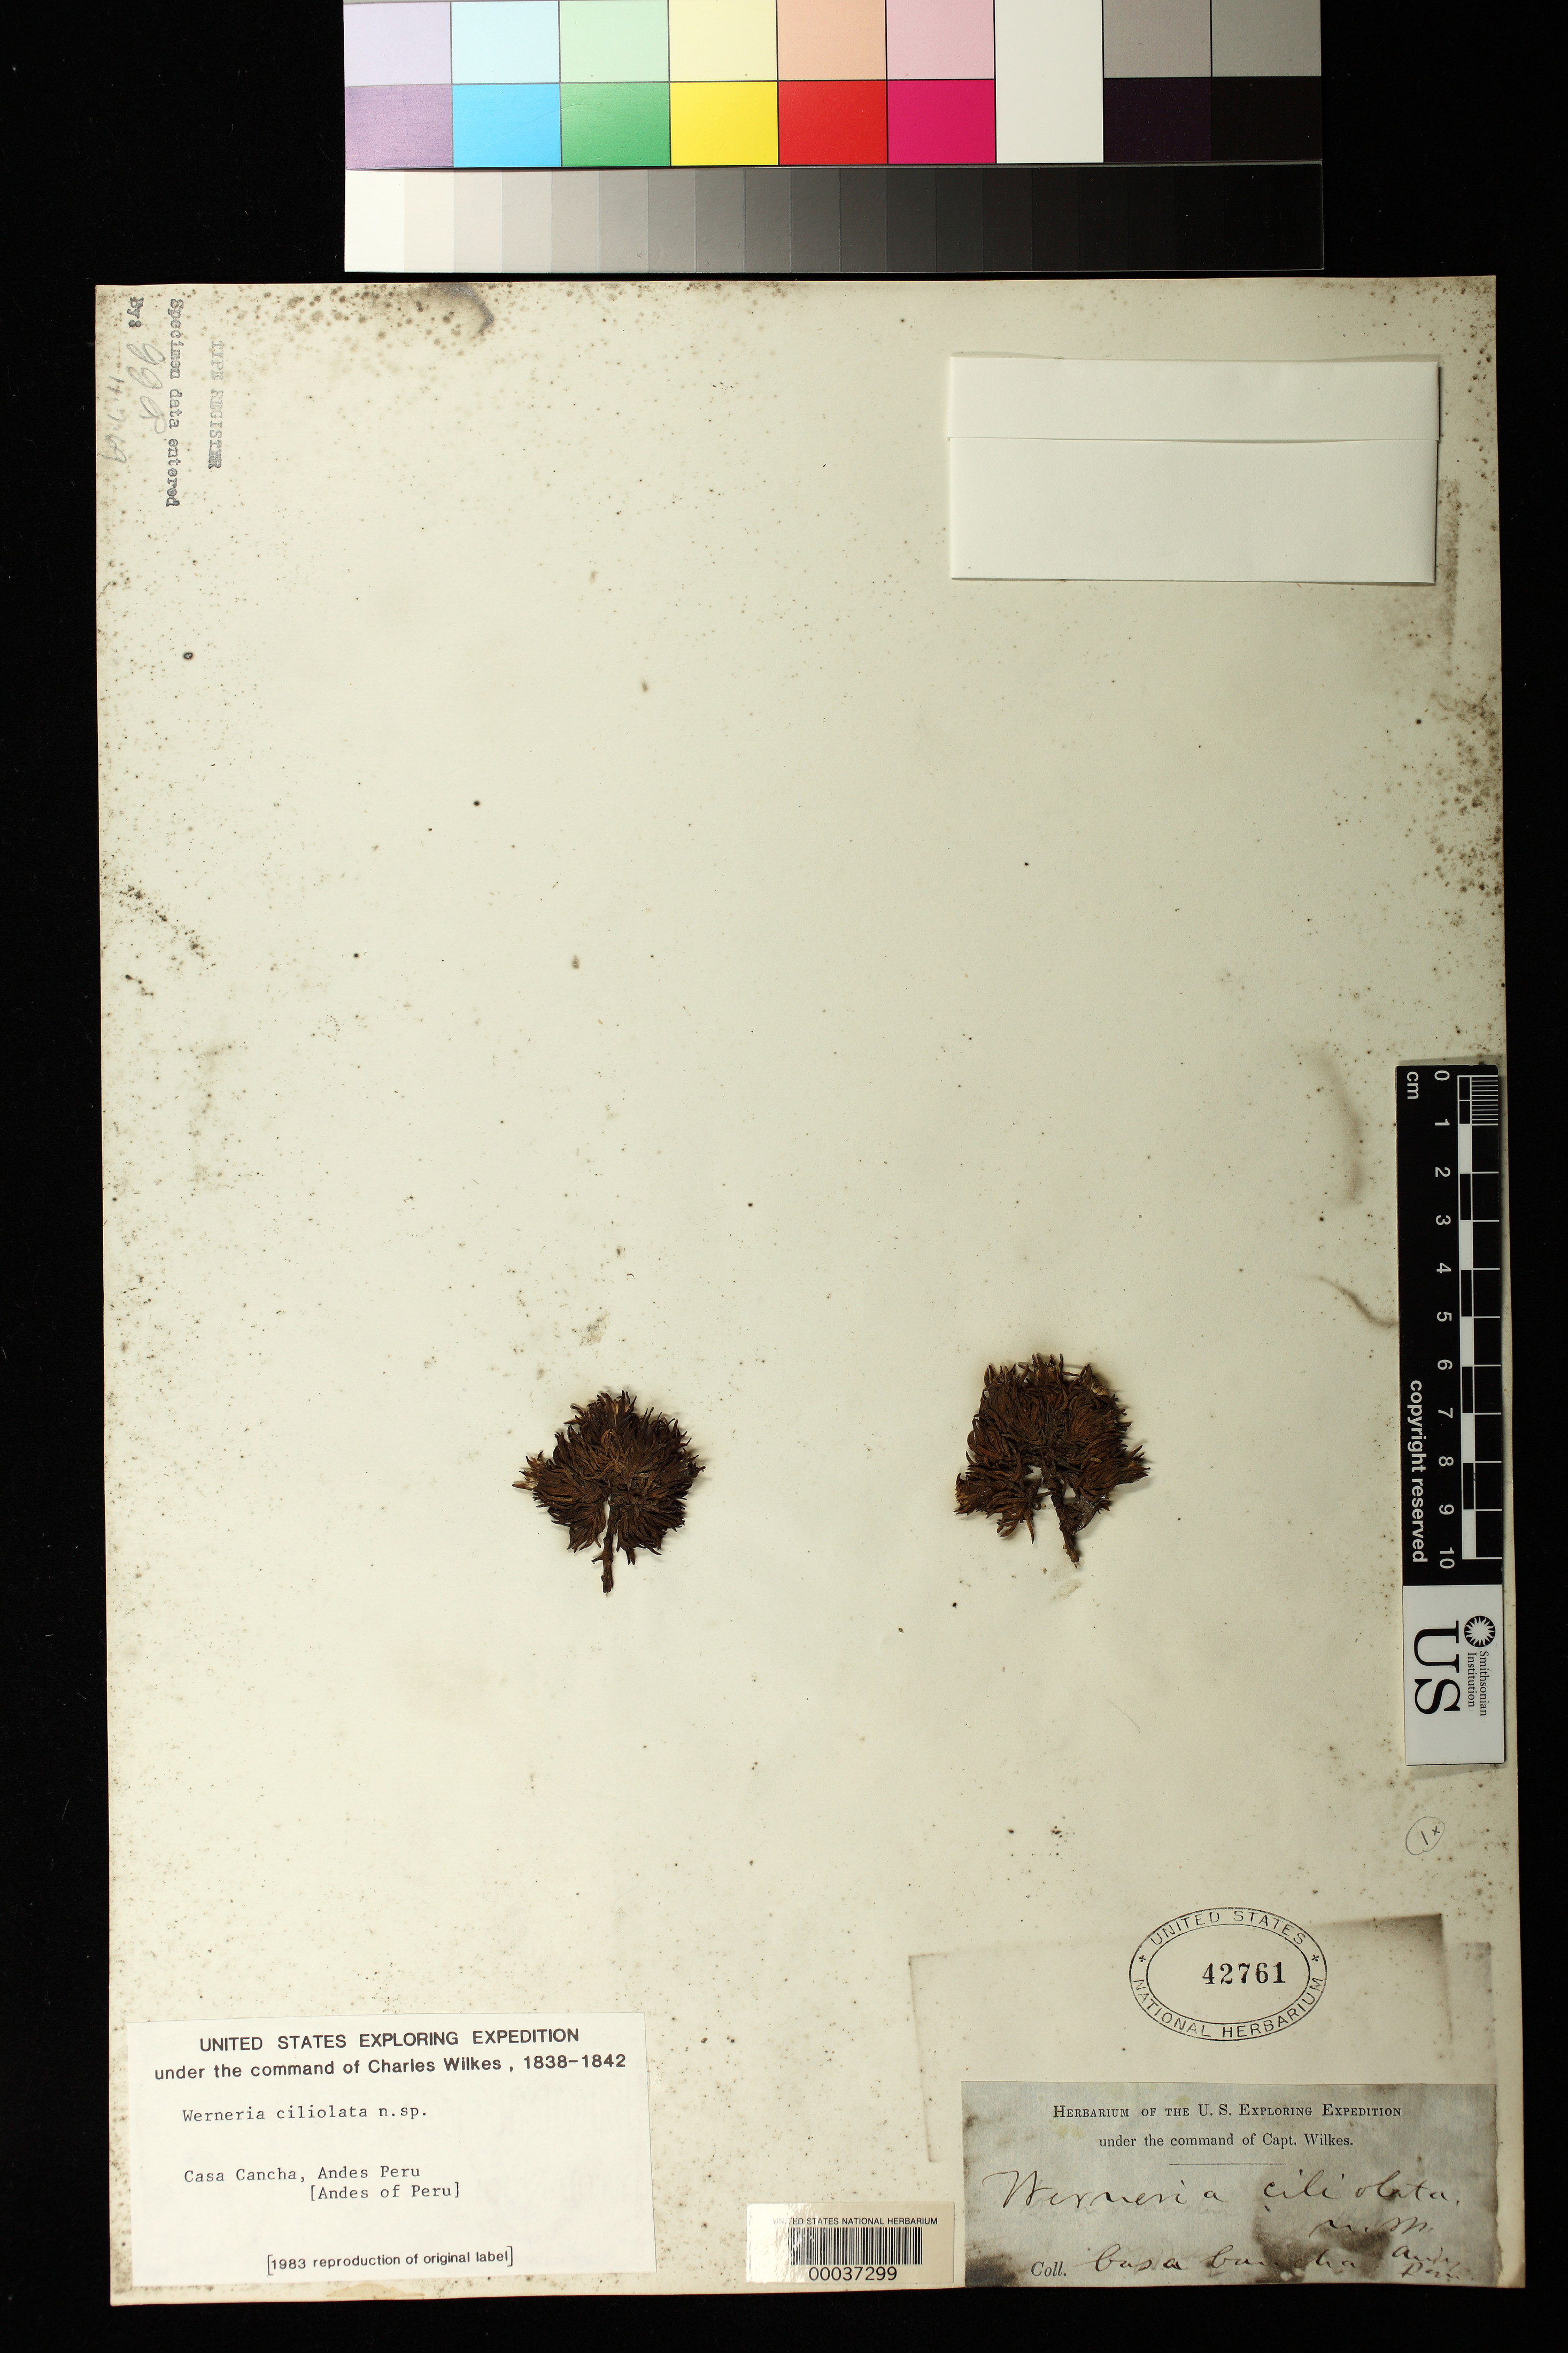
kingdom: Plantae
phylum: Tracheophyta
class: Magnoliopsida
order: Asterales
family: Asteraceae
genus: Werneria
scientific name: Werneria ciliolata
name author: A. Gray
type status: Type Collection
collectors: Wilkes Explor. Exped.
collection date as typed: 1838 to -- --- 1842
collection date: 1838/1842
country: Peru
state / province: Pasco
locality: near Alpamarca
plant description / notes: Previously recorded as isotype, but possibly the holotype?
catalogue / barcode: US 42761